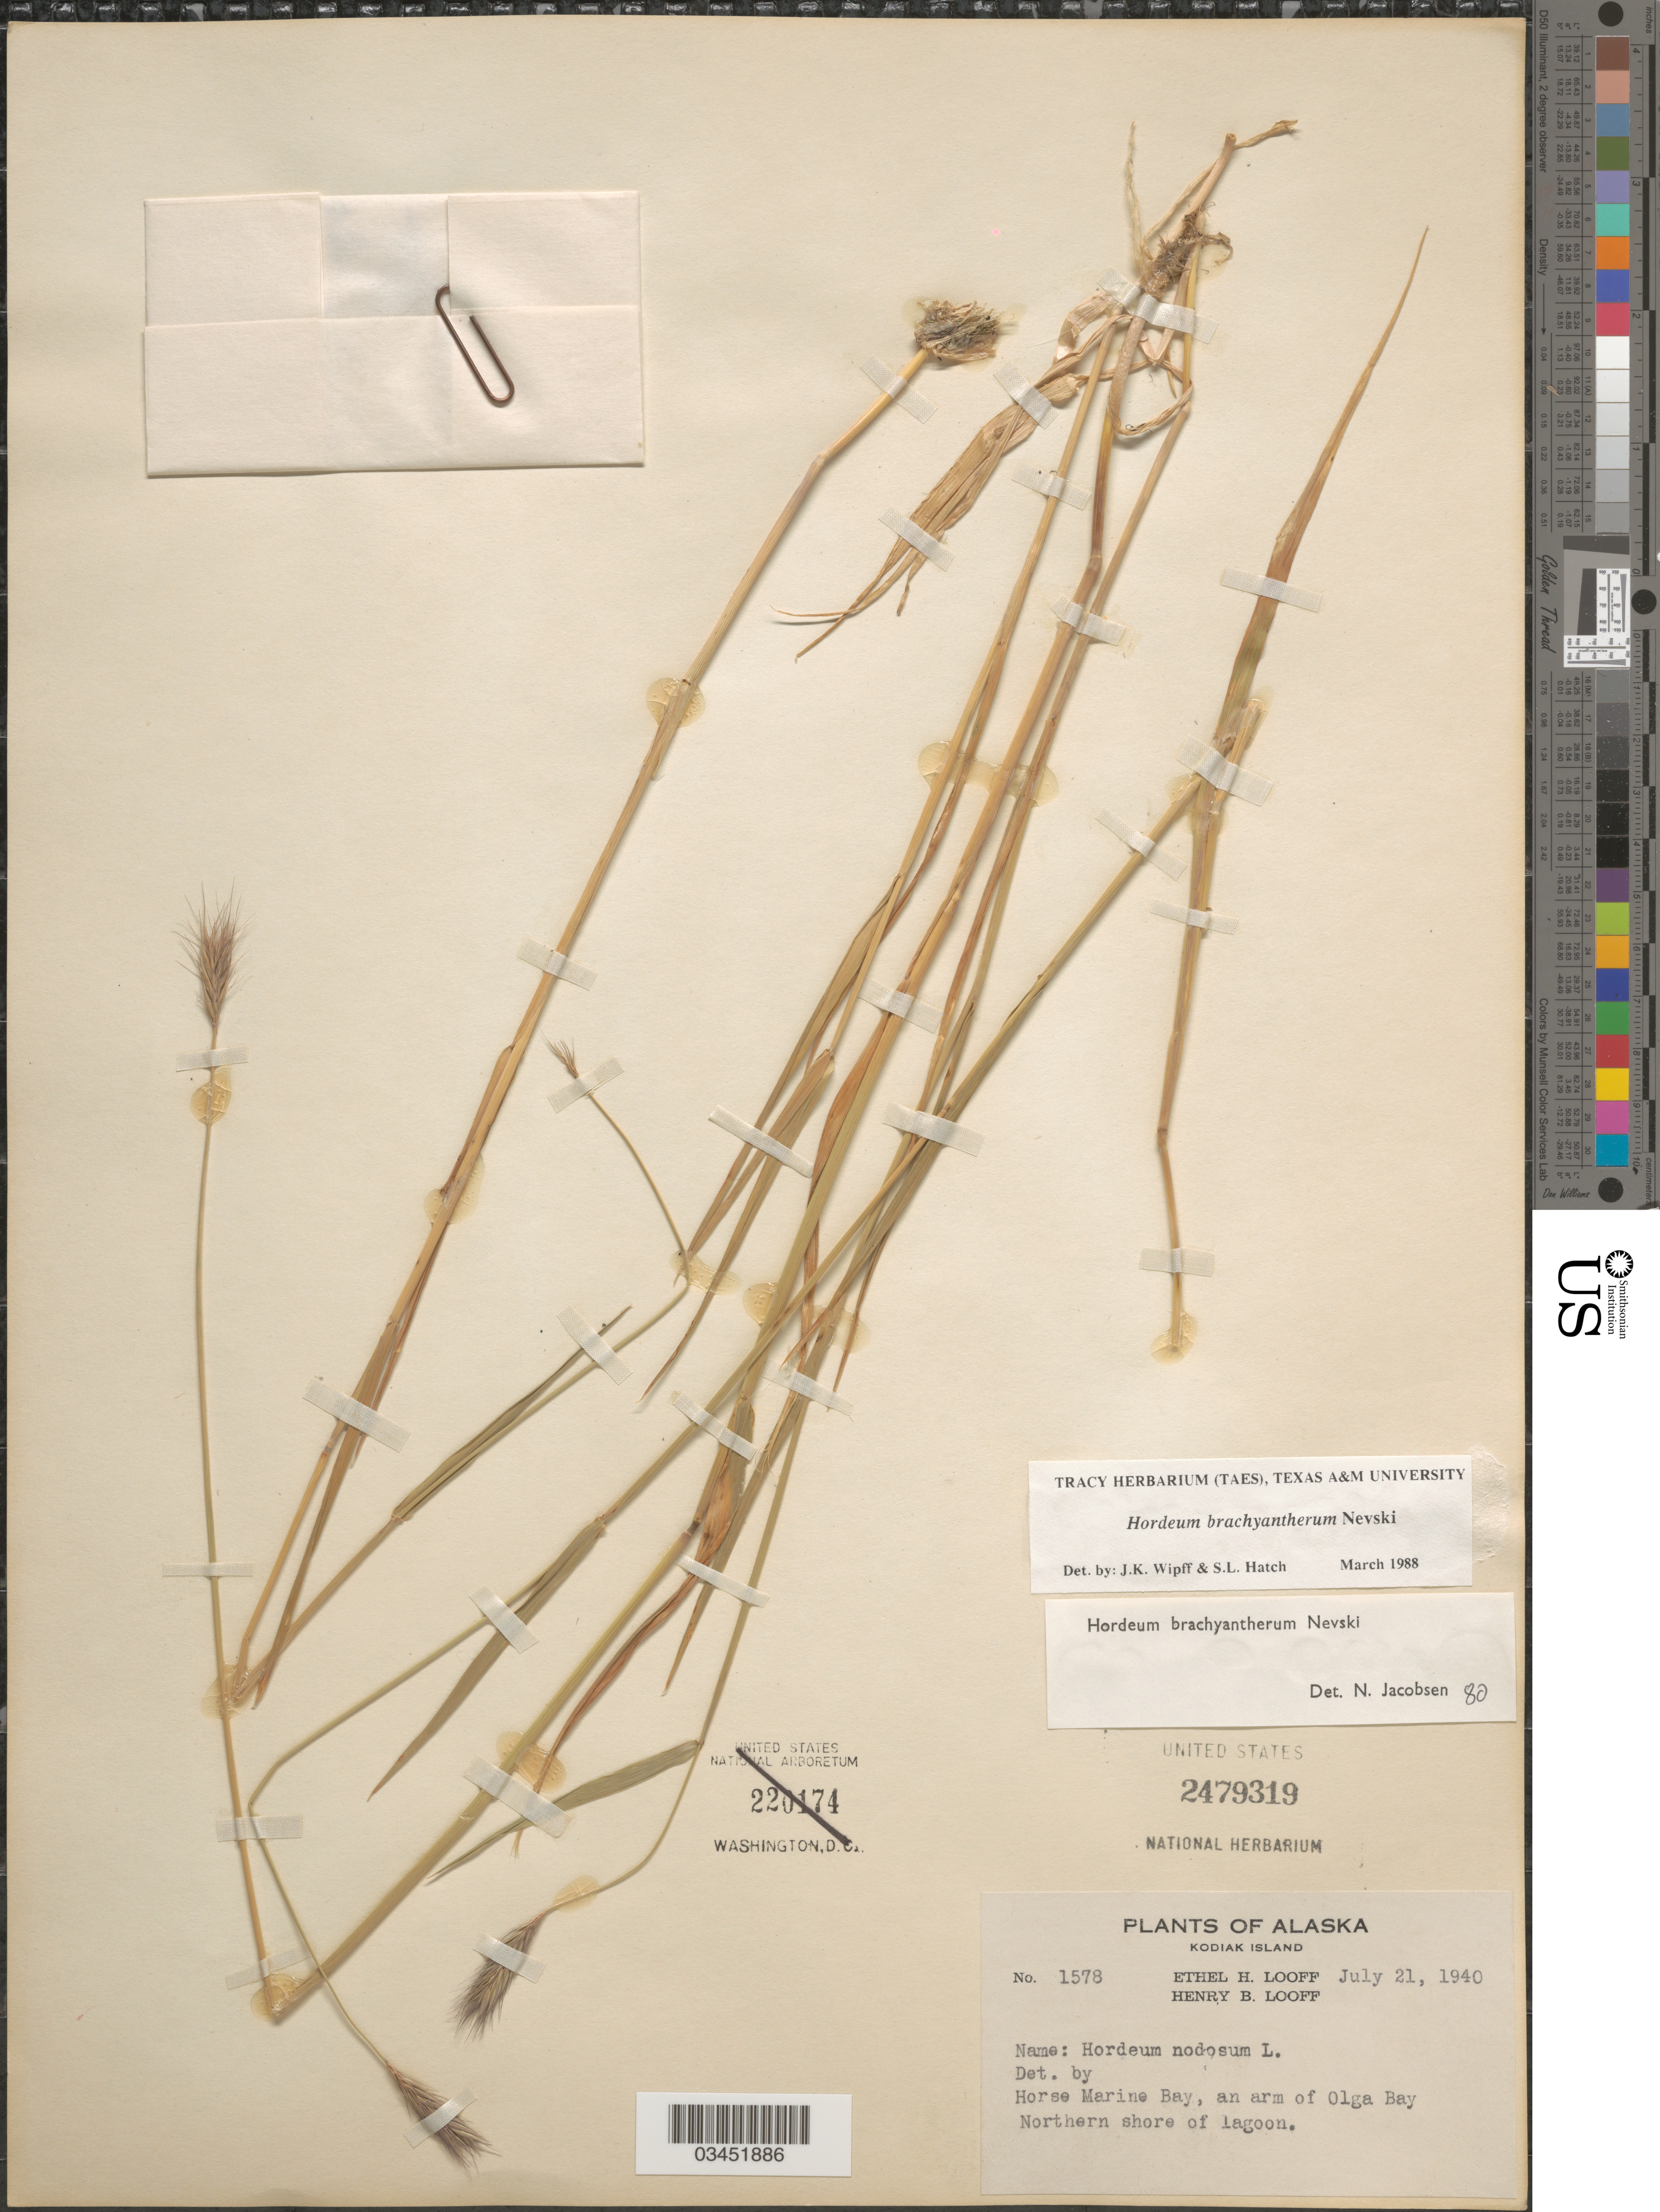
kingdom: Plantae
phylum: Tracheophyta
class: Liliopsida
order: Poales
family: Poaceae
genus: Hordeum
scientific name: Hordeum brachyantherum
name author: Nevski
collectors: E. Looff & H. Looff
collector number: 1578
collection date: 1940-07-21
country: United States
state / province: Alaska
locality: Kodiak Island. Horse Marine Bay, an arm of Olga Bay. Northern shore of lagoon.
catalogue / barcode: US 2479319